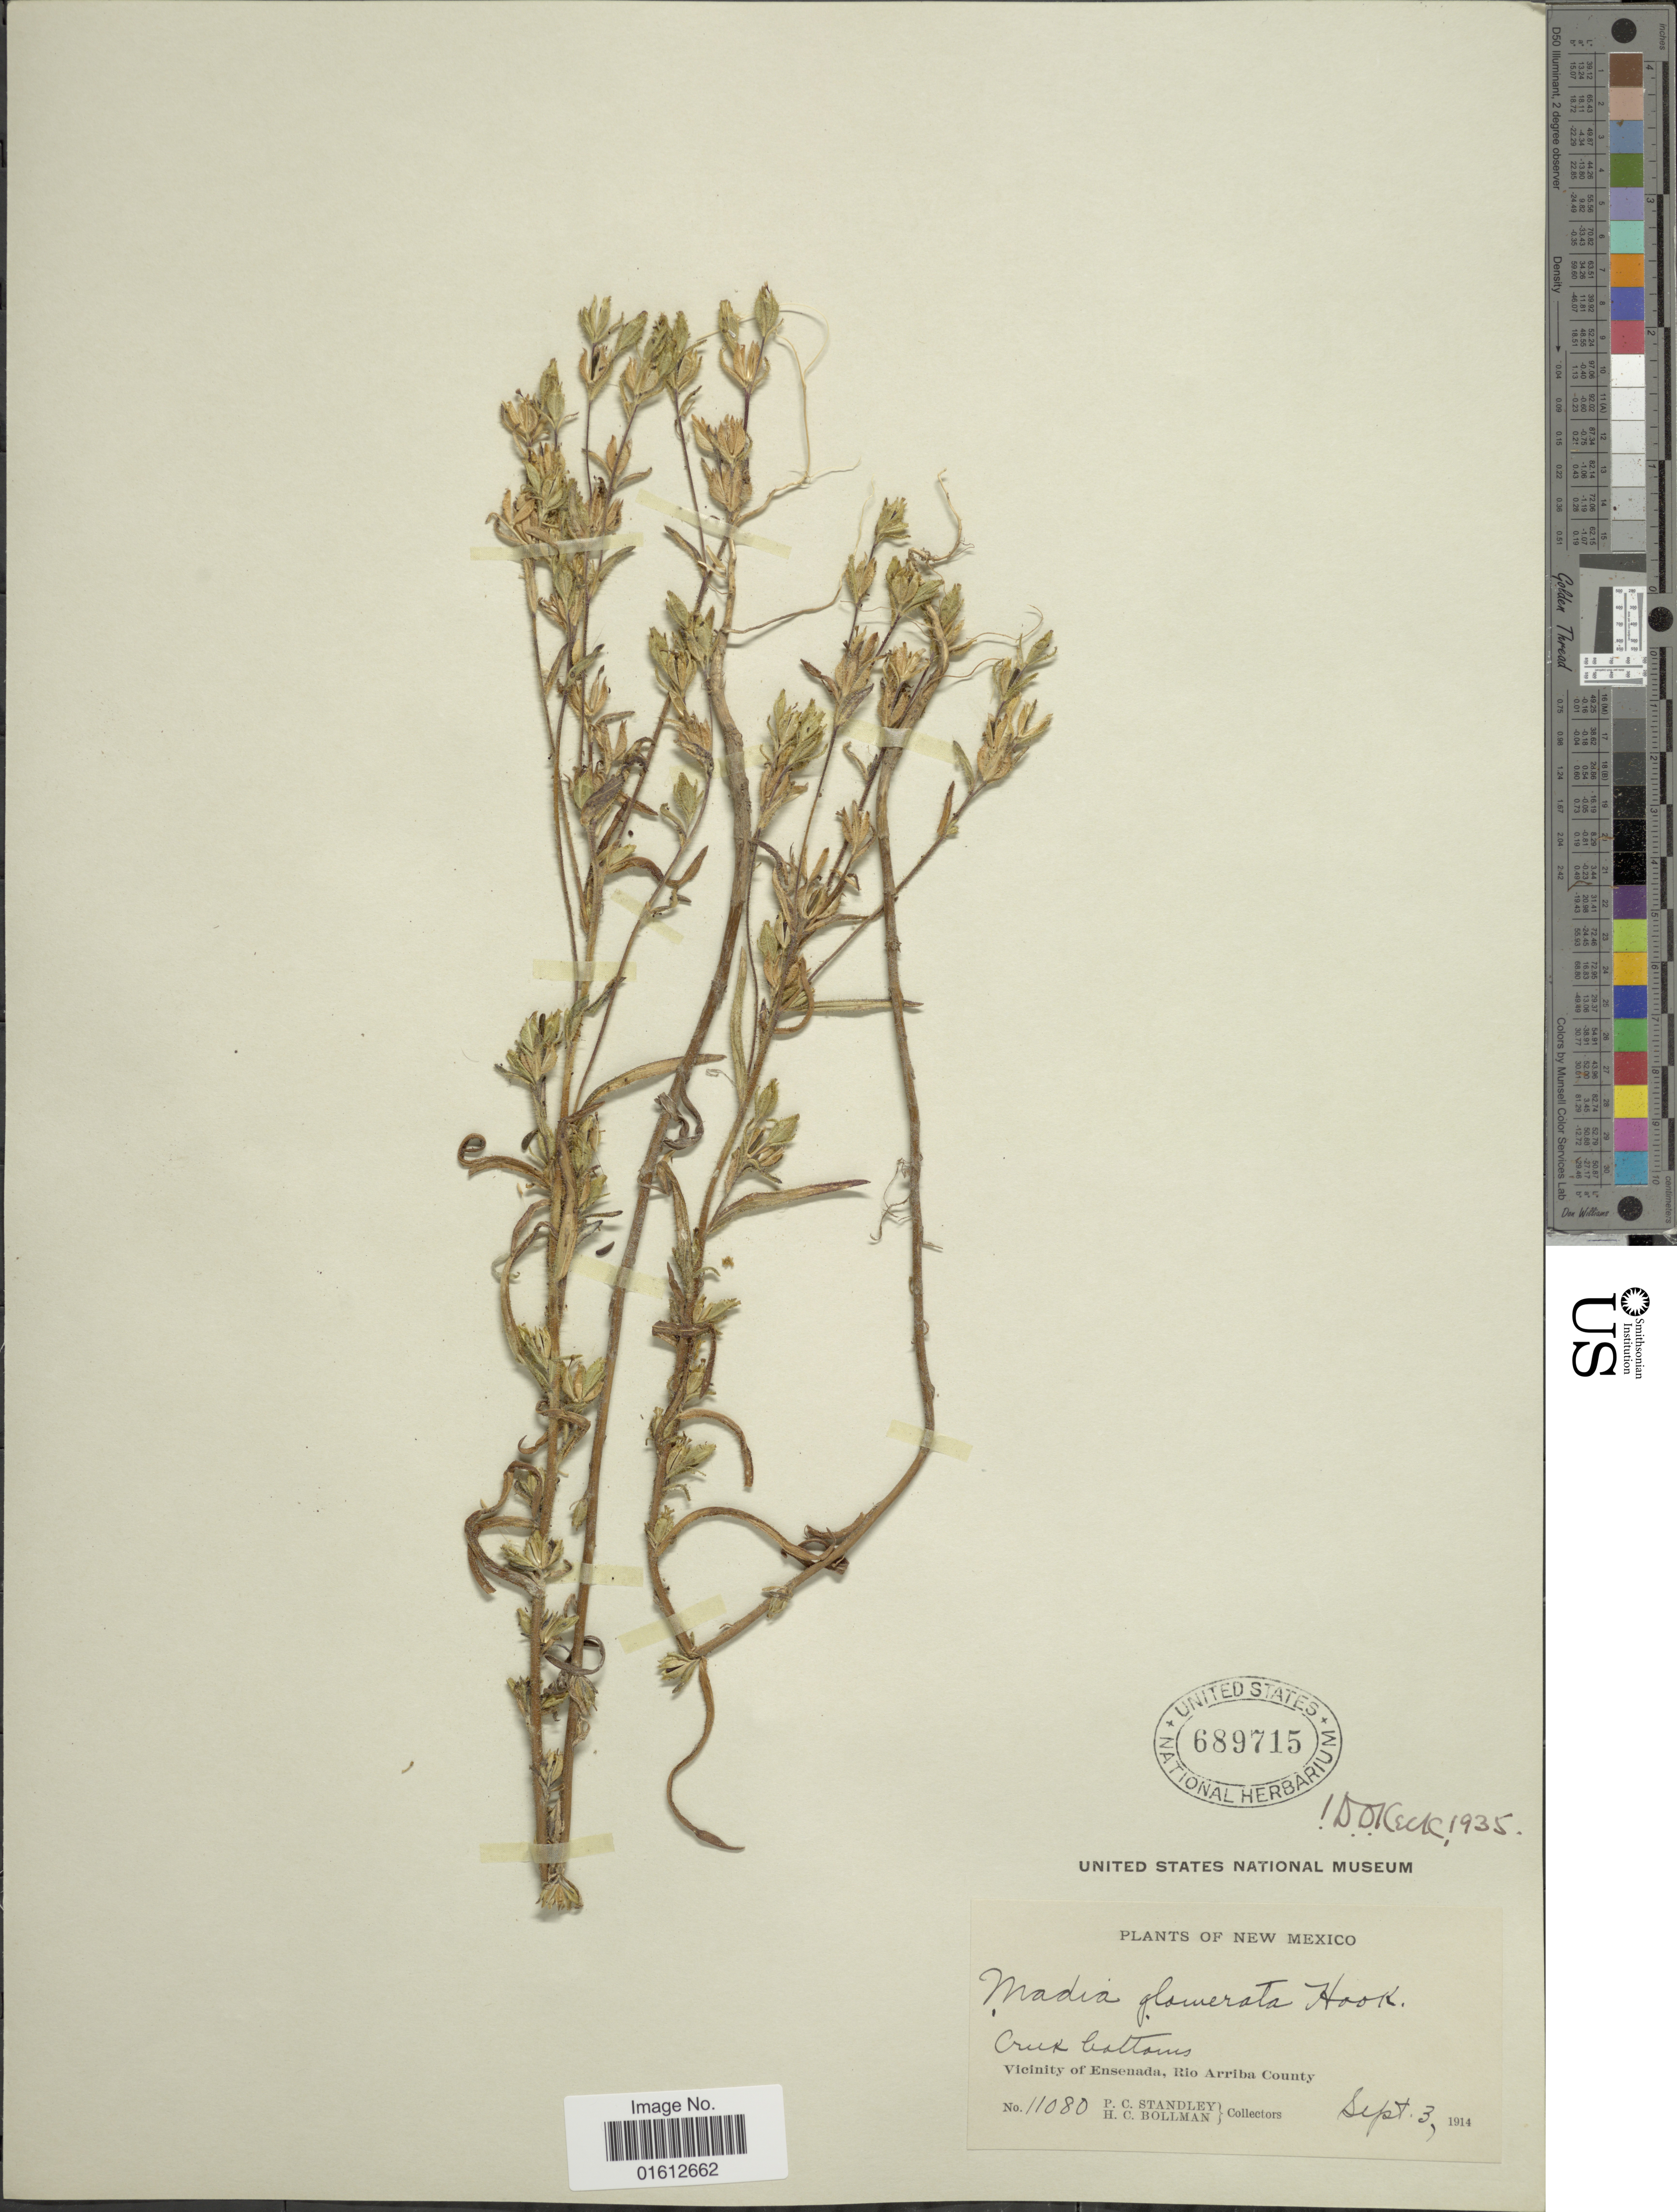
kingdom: Plantae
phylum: Tracheophyta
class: Magnoliopsida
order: Asterales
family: Asteraceae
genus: Madia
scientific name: Madia glomerata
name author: Hook.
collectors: P. C. Standley & H. C. Bollman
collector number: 11080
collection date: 1914-09-03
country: United States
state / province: New Mexico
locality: Vicinity of Ensenada, Rio Arriba County.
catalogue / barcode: US 689715